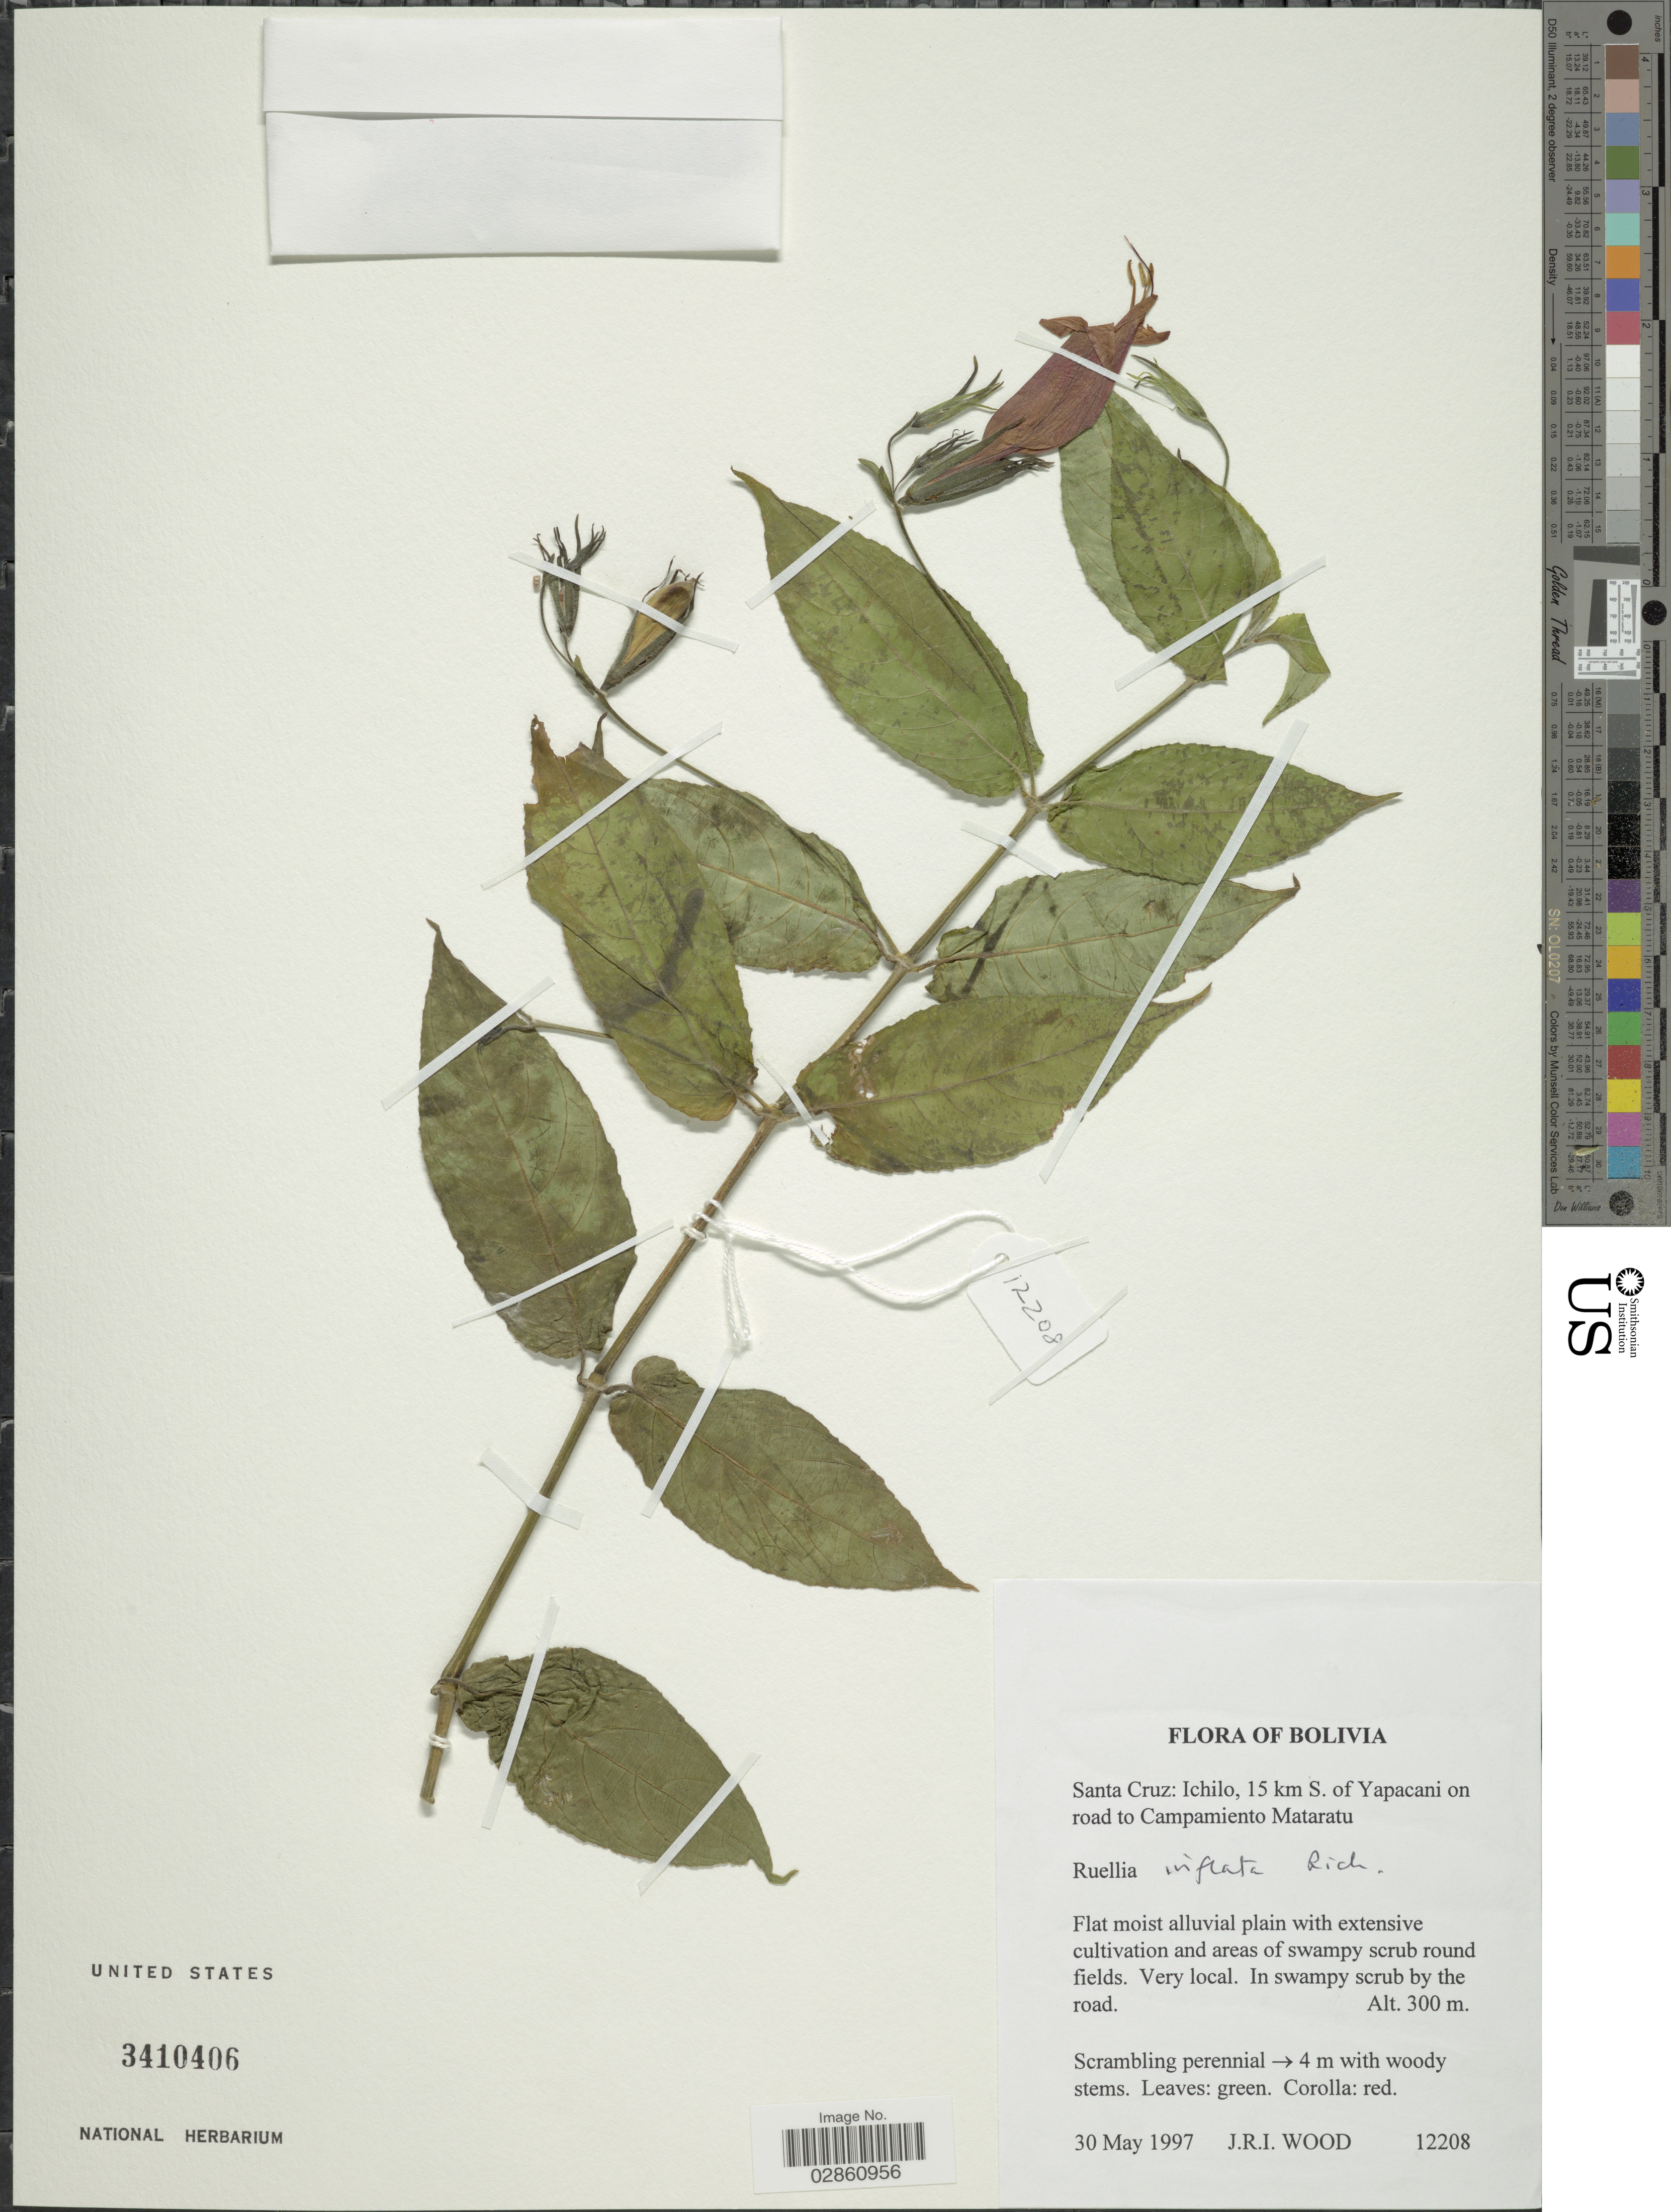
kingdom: Plantae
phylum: Tracheophyta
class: Magnoliopsida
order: Lamiales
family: Acanthaceae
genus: Ruellia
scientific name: Ruellia inflata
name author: Rich.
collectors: J. R. I. Wood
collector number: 12208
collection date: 1997-05-30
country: Bolivia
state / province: Santa Cruz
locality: Ichilo, 15 km S. of Yapacani on road to Campamiento Mataratu.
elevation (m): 300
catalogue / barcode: US 3410406